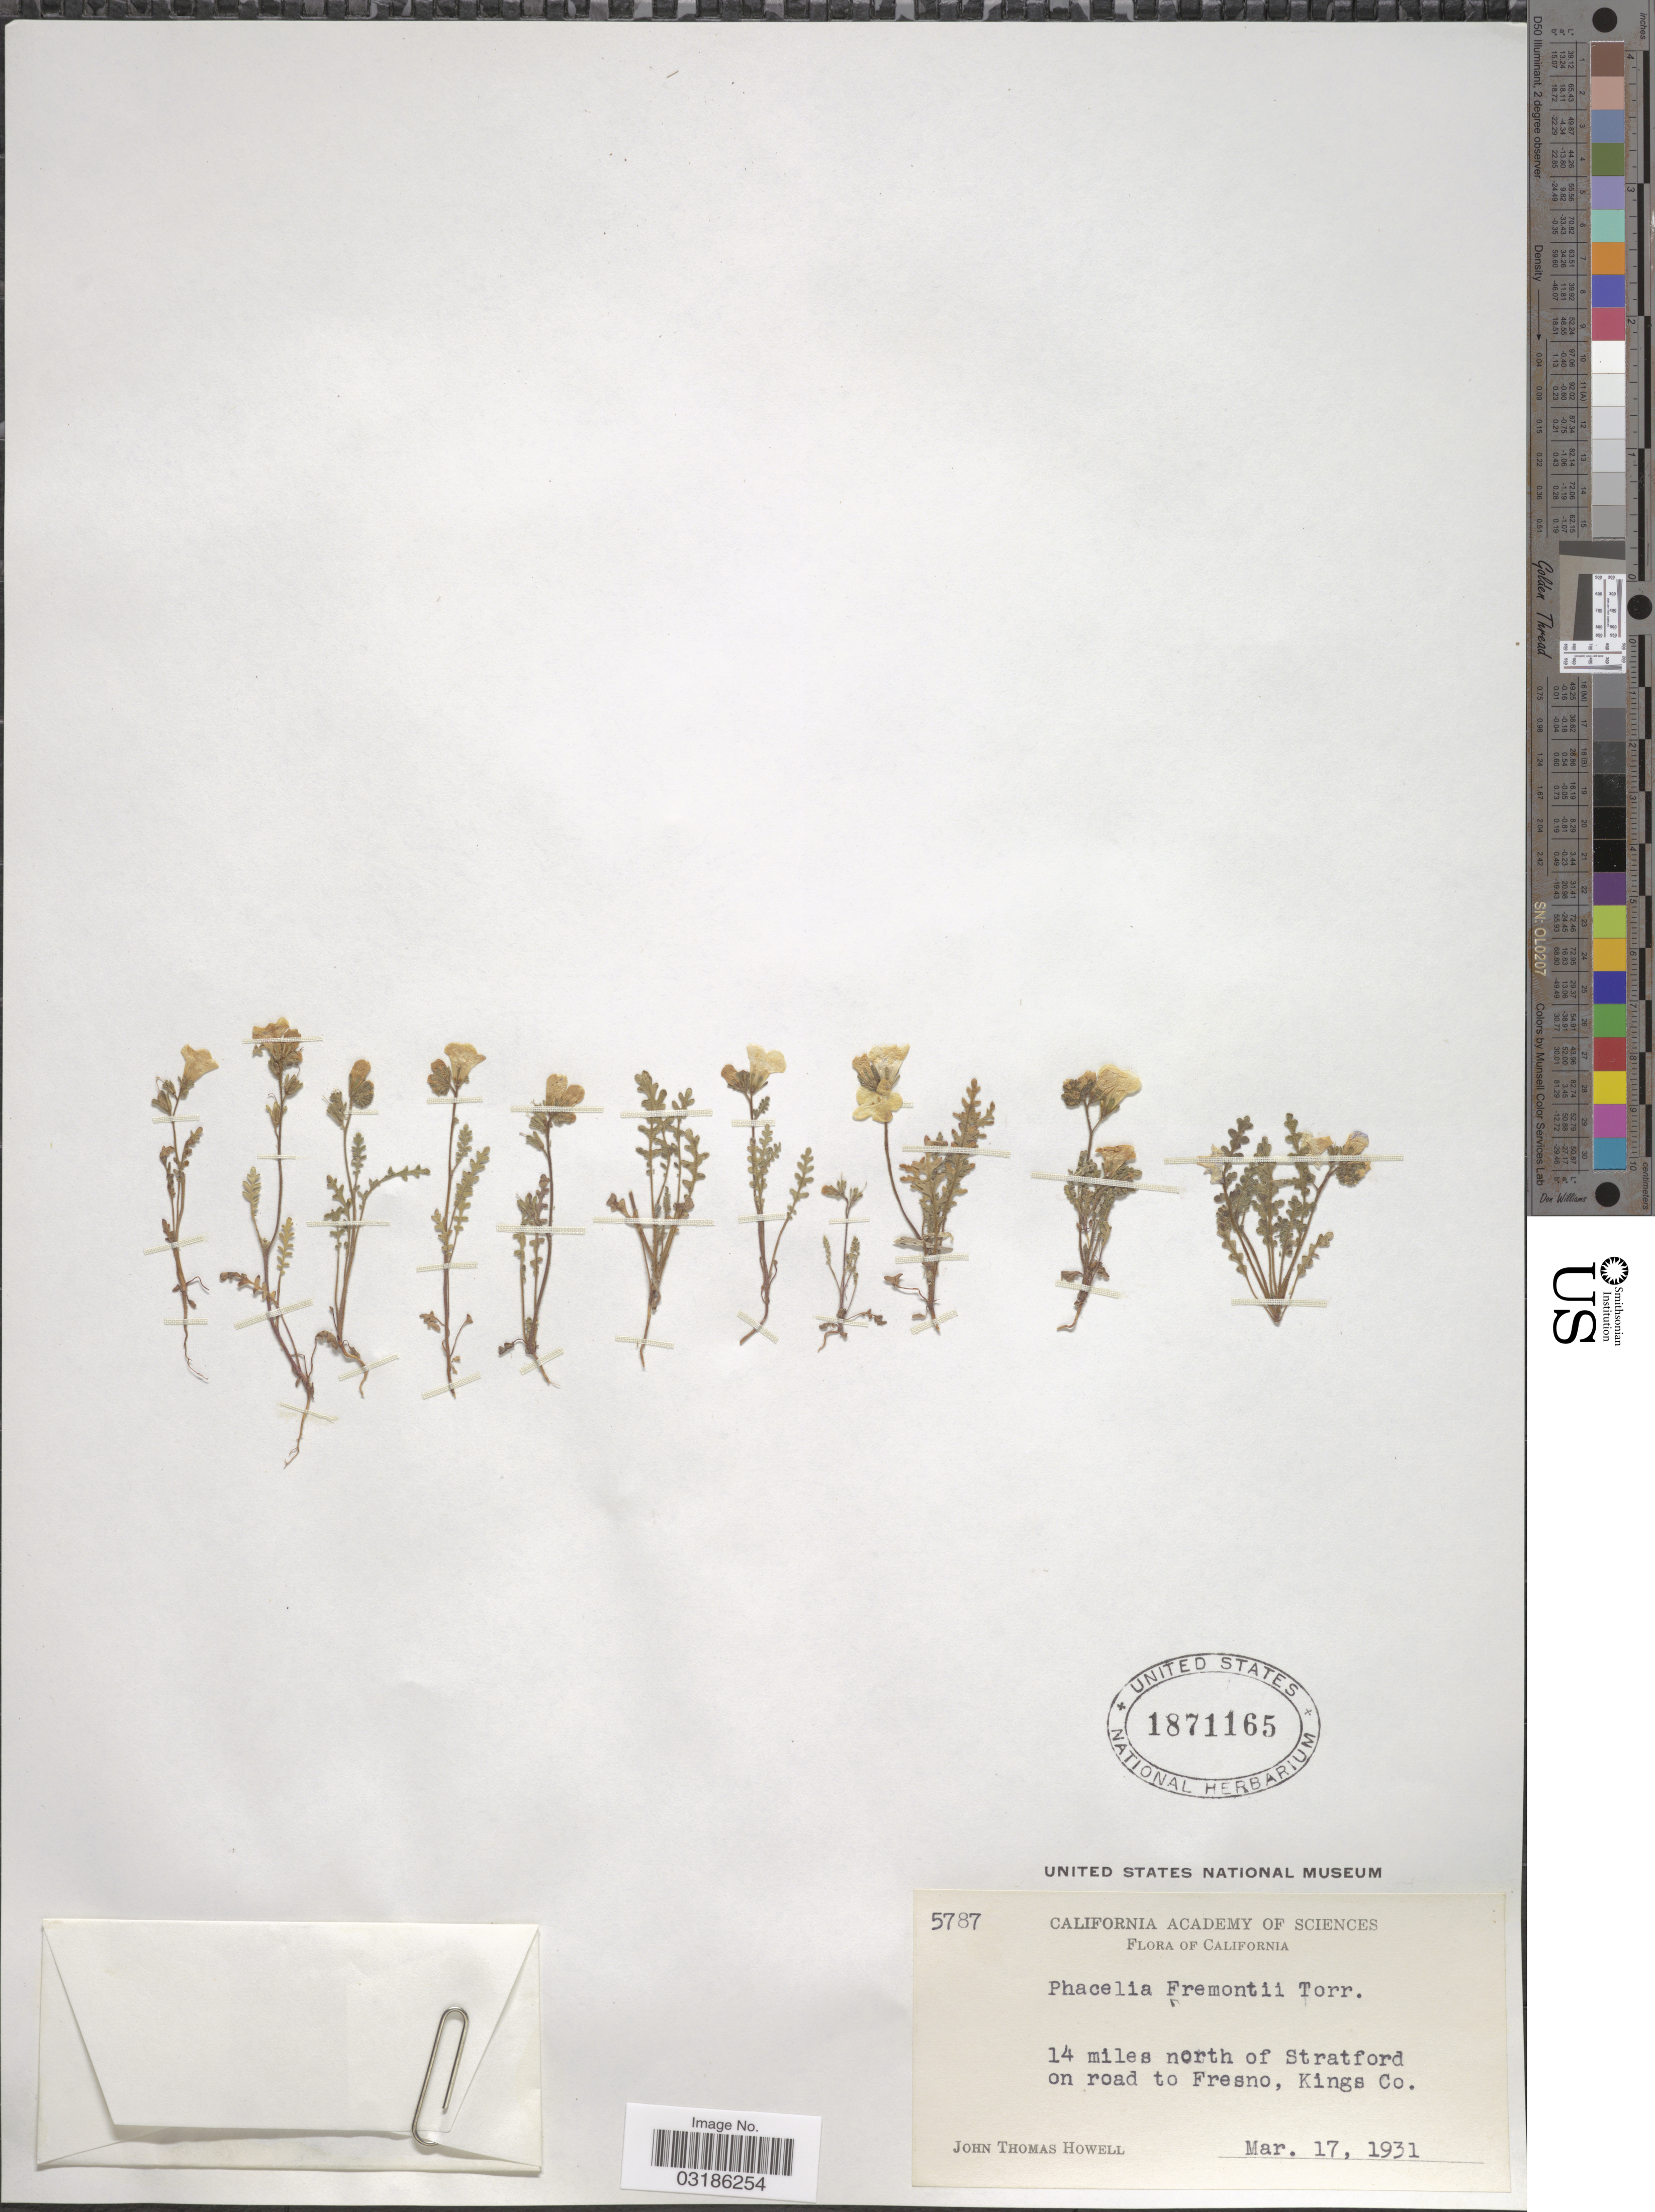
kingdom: Plantae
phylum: Tracheophyta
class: Magnoliopsida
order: Boraginales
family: Hydrophyllaceae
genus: Phacelia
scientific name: Phacelia fremontii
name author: Torr.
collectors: J. T. Howell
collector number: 5787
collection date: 1931-03-17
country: United States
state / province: California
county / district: Fresno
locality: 14 miles north of Stratford on road to Fresno, Kings Co.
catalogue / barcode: US 1871165